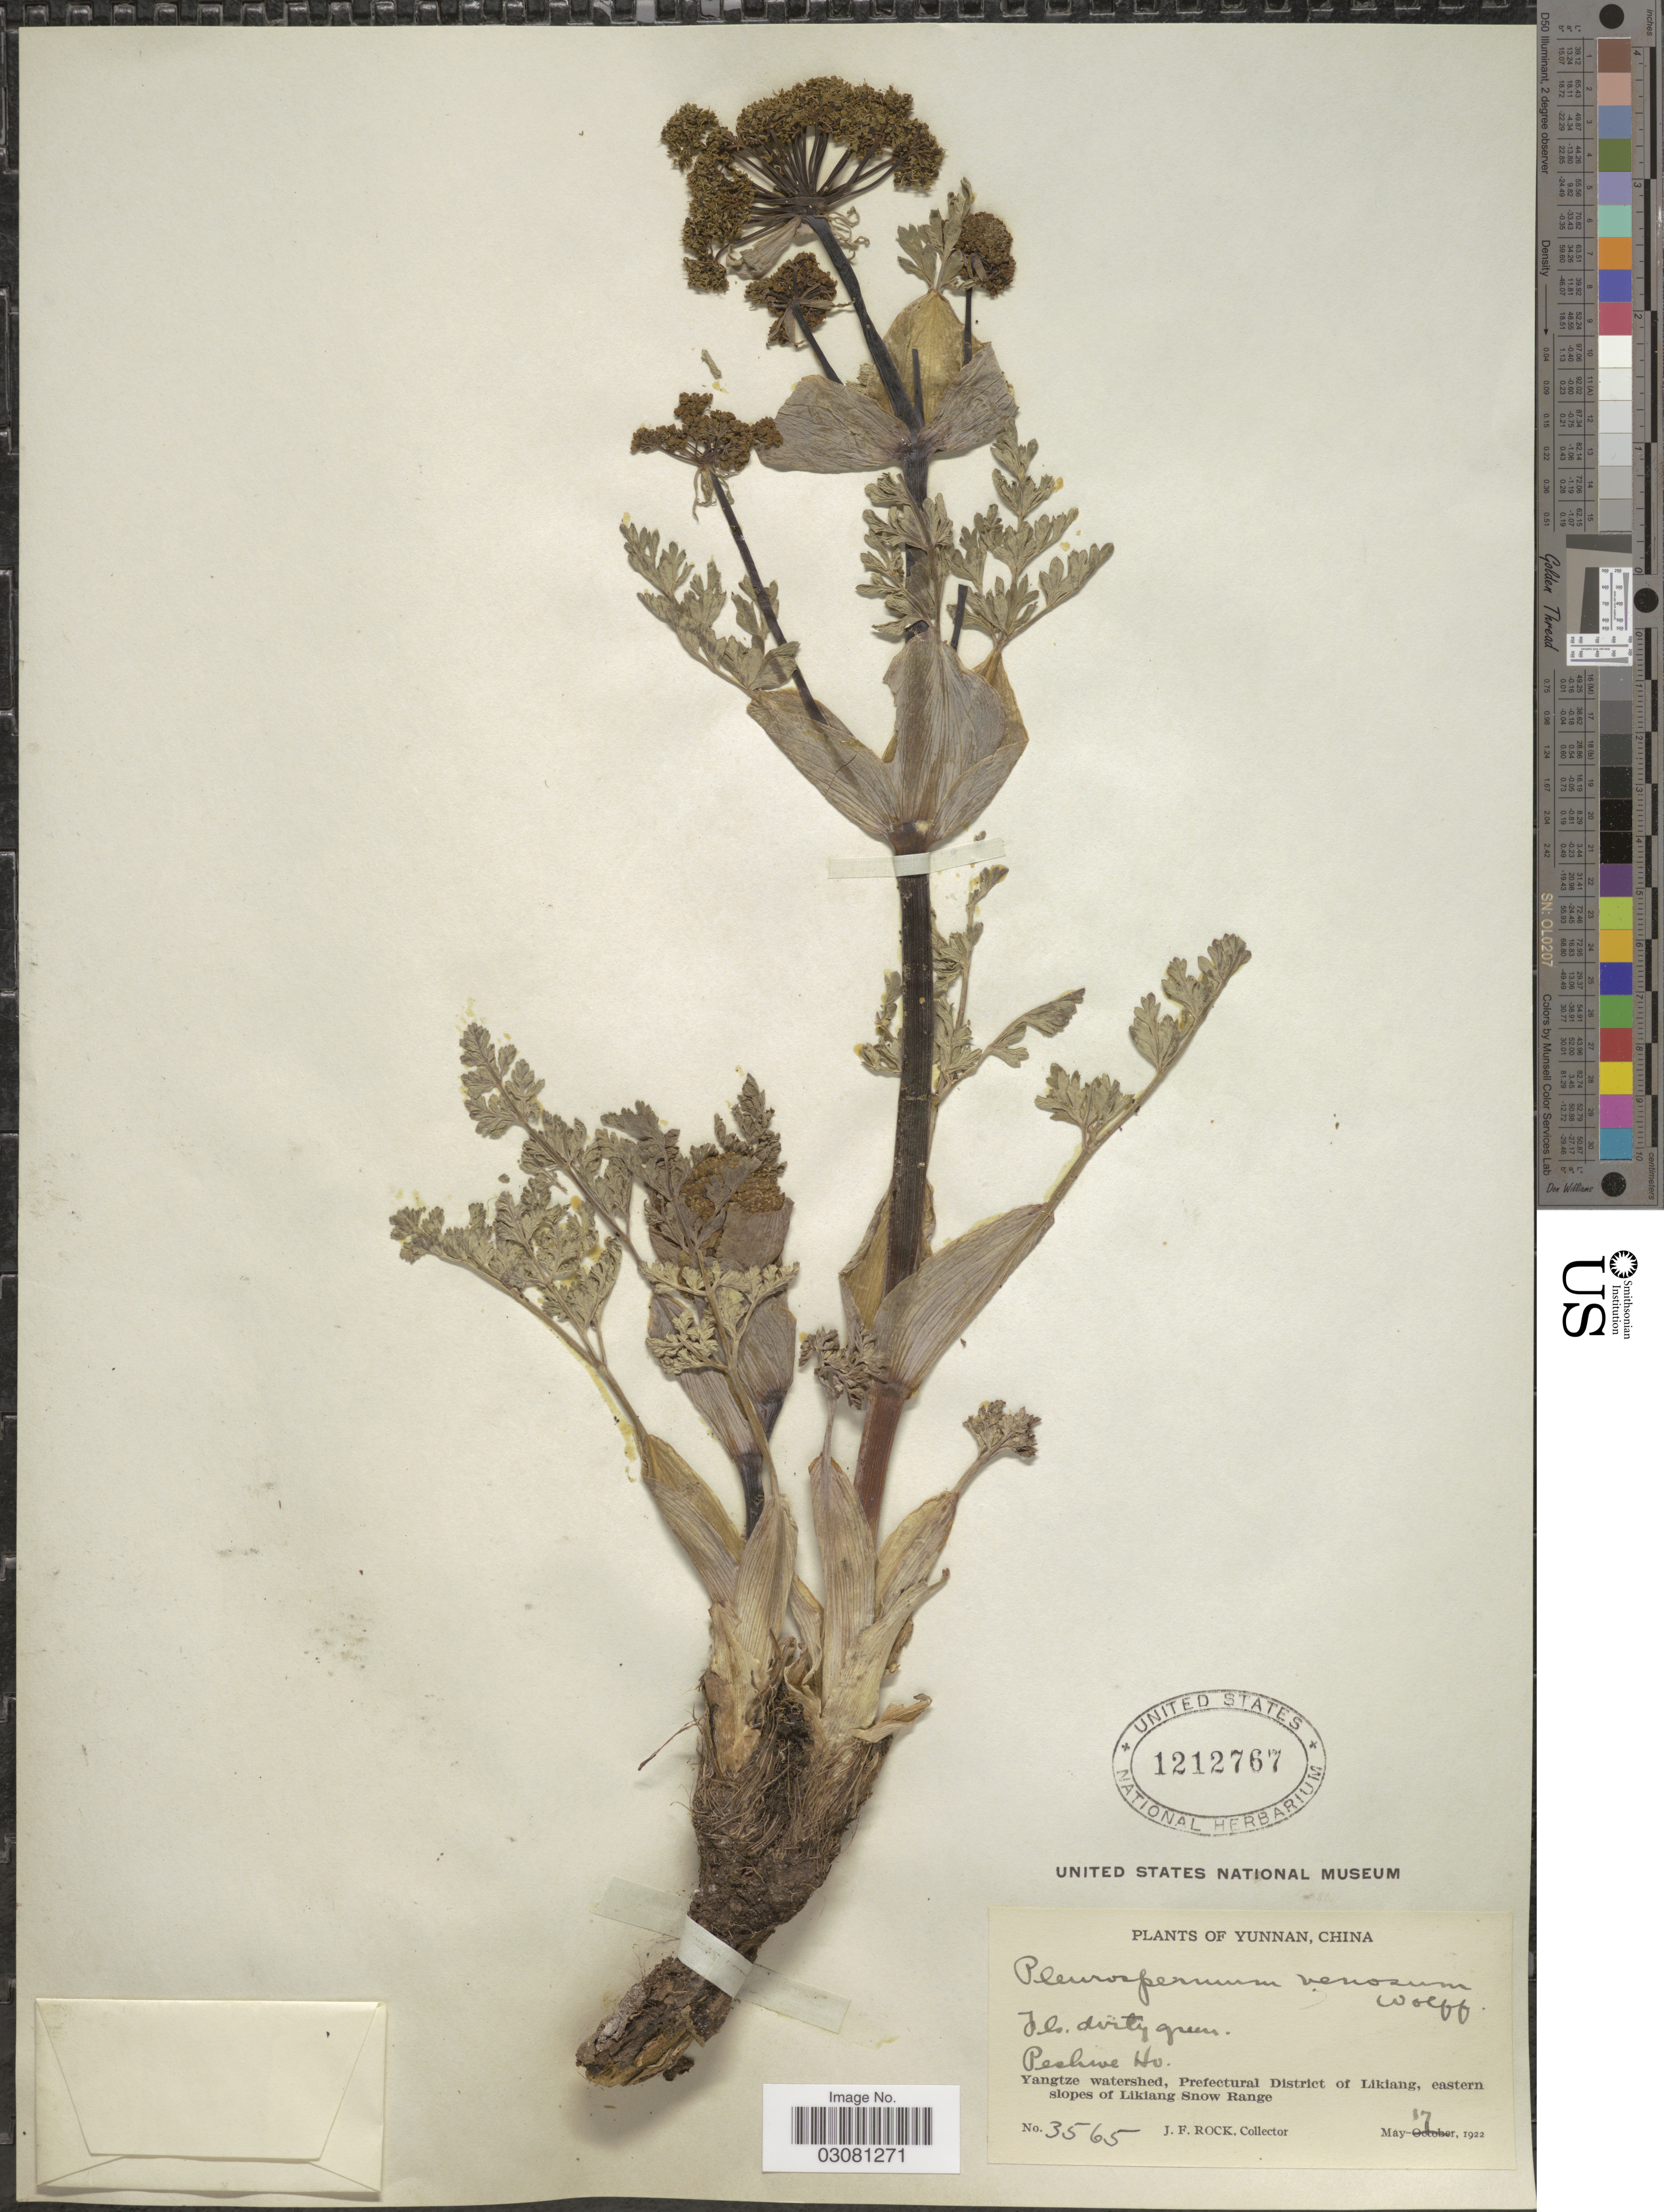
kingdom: Plantae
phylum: Tracheophyta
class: Magnoliopsida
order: Apiales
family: Apiaceae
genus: Pleurospermum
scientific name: Pleurospermum venosum H. Wolff sp. nov. ined.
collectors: J. Rock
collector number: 3565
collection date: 1922-05-17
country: China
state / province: Yunnan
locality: Peshive Ho. Yangtze watershed, Prefectural District of Likiang, eastern slopes of Likiang Snow Range.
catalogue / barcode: US 1212767